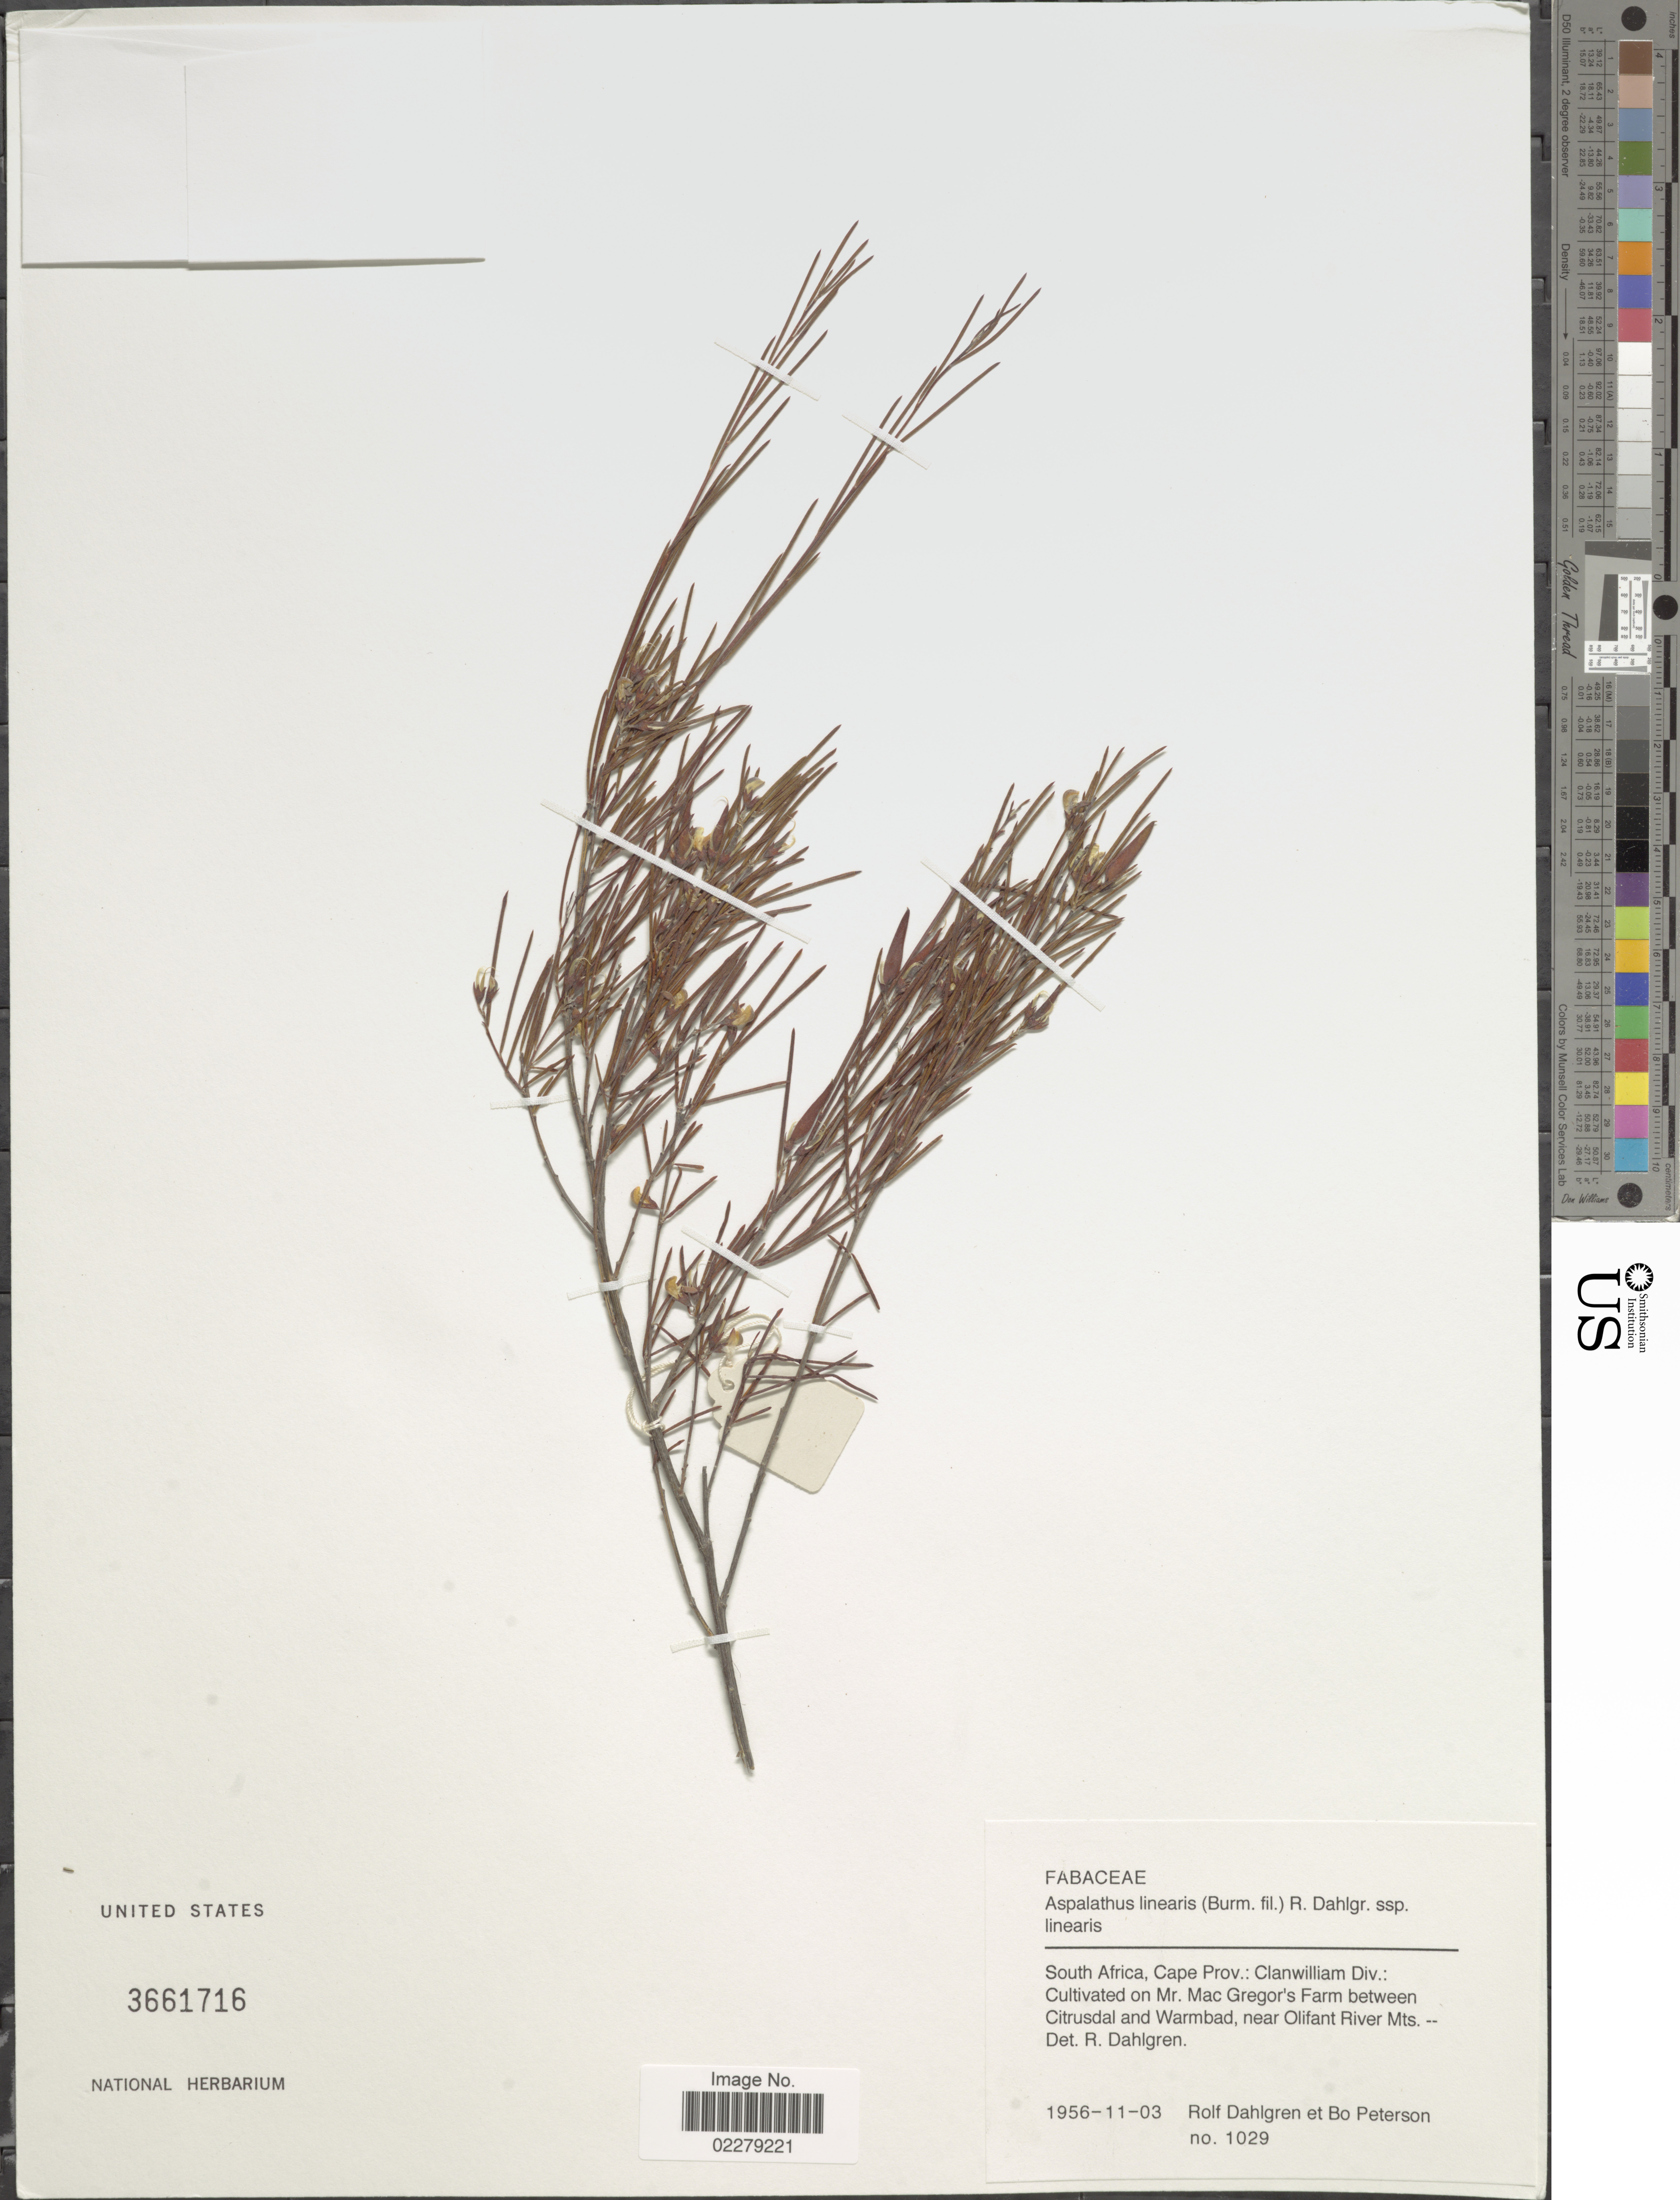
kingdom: Plantae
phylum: Tracheophyta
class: Magnoliopsida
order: Fabales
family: Fabaceae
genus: Aspalathus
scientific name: Aspalathus linearis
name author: (Burm. f.) R. Dahlgren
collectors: R. Dahlgren & B. H. Peterson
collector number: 1029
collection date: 1956-11-03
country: South Africa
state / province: Western Cape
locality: Calnwilliam Div.: Cultivated on Mr. Mac Gregor's Farm between Citrusdal and Warmbad, near Olifant River Mts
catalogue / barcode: US 3661716